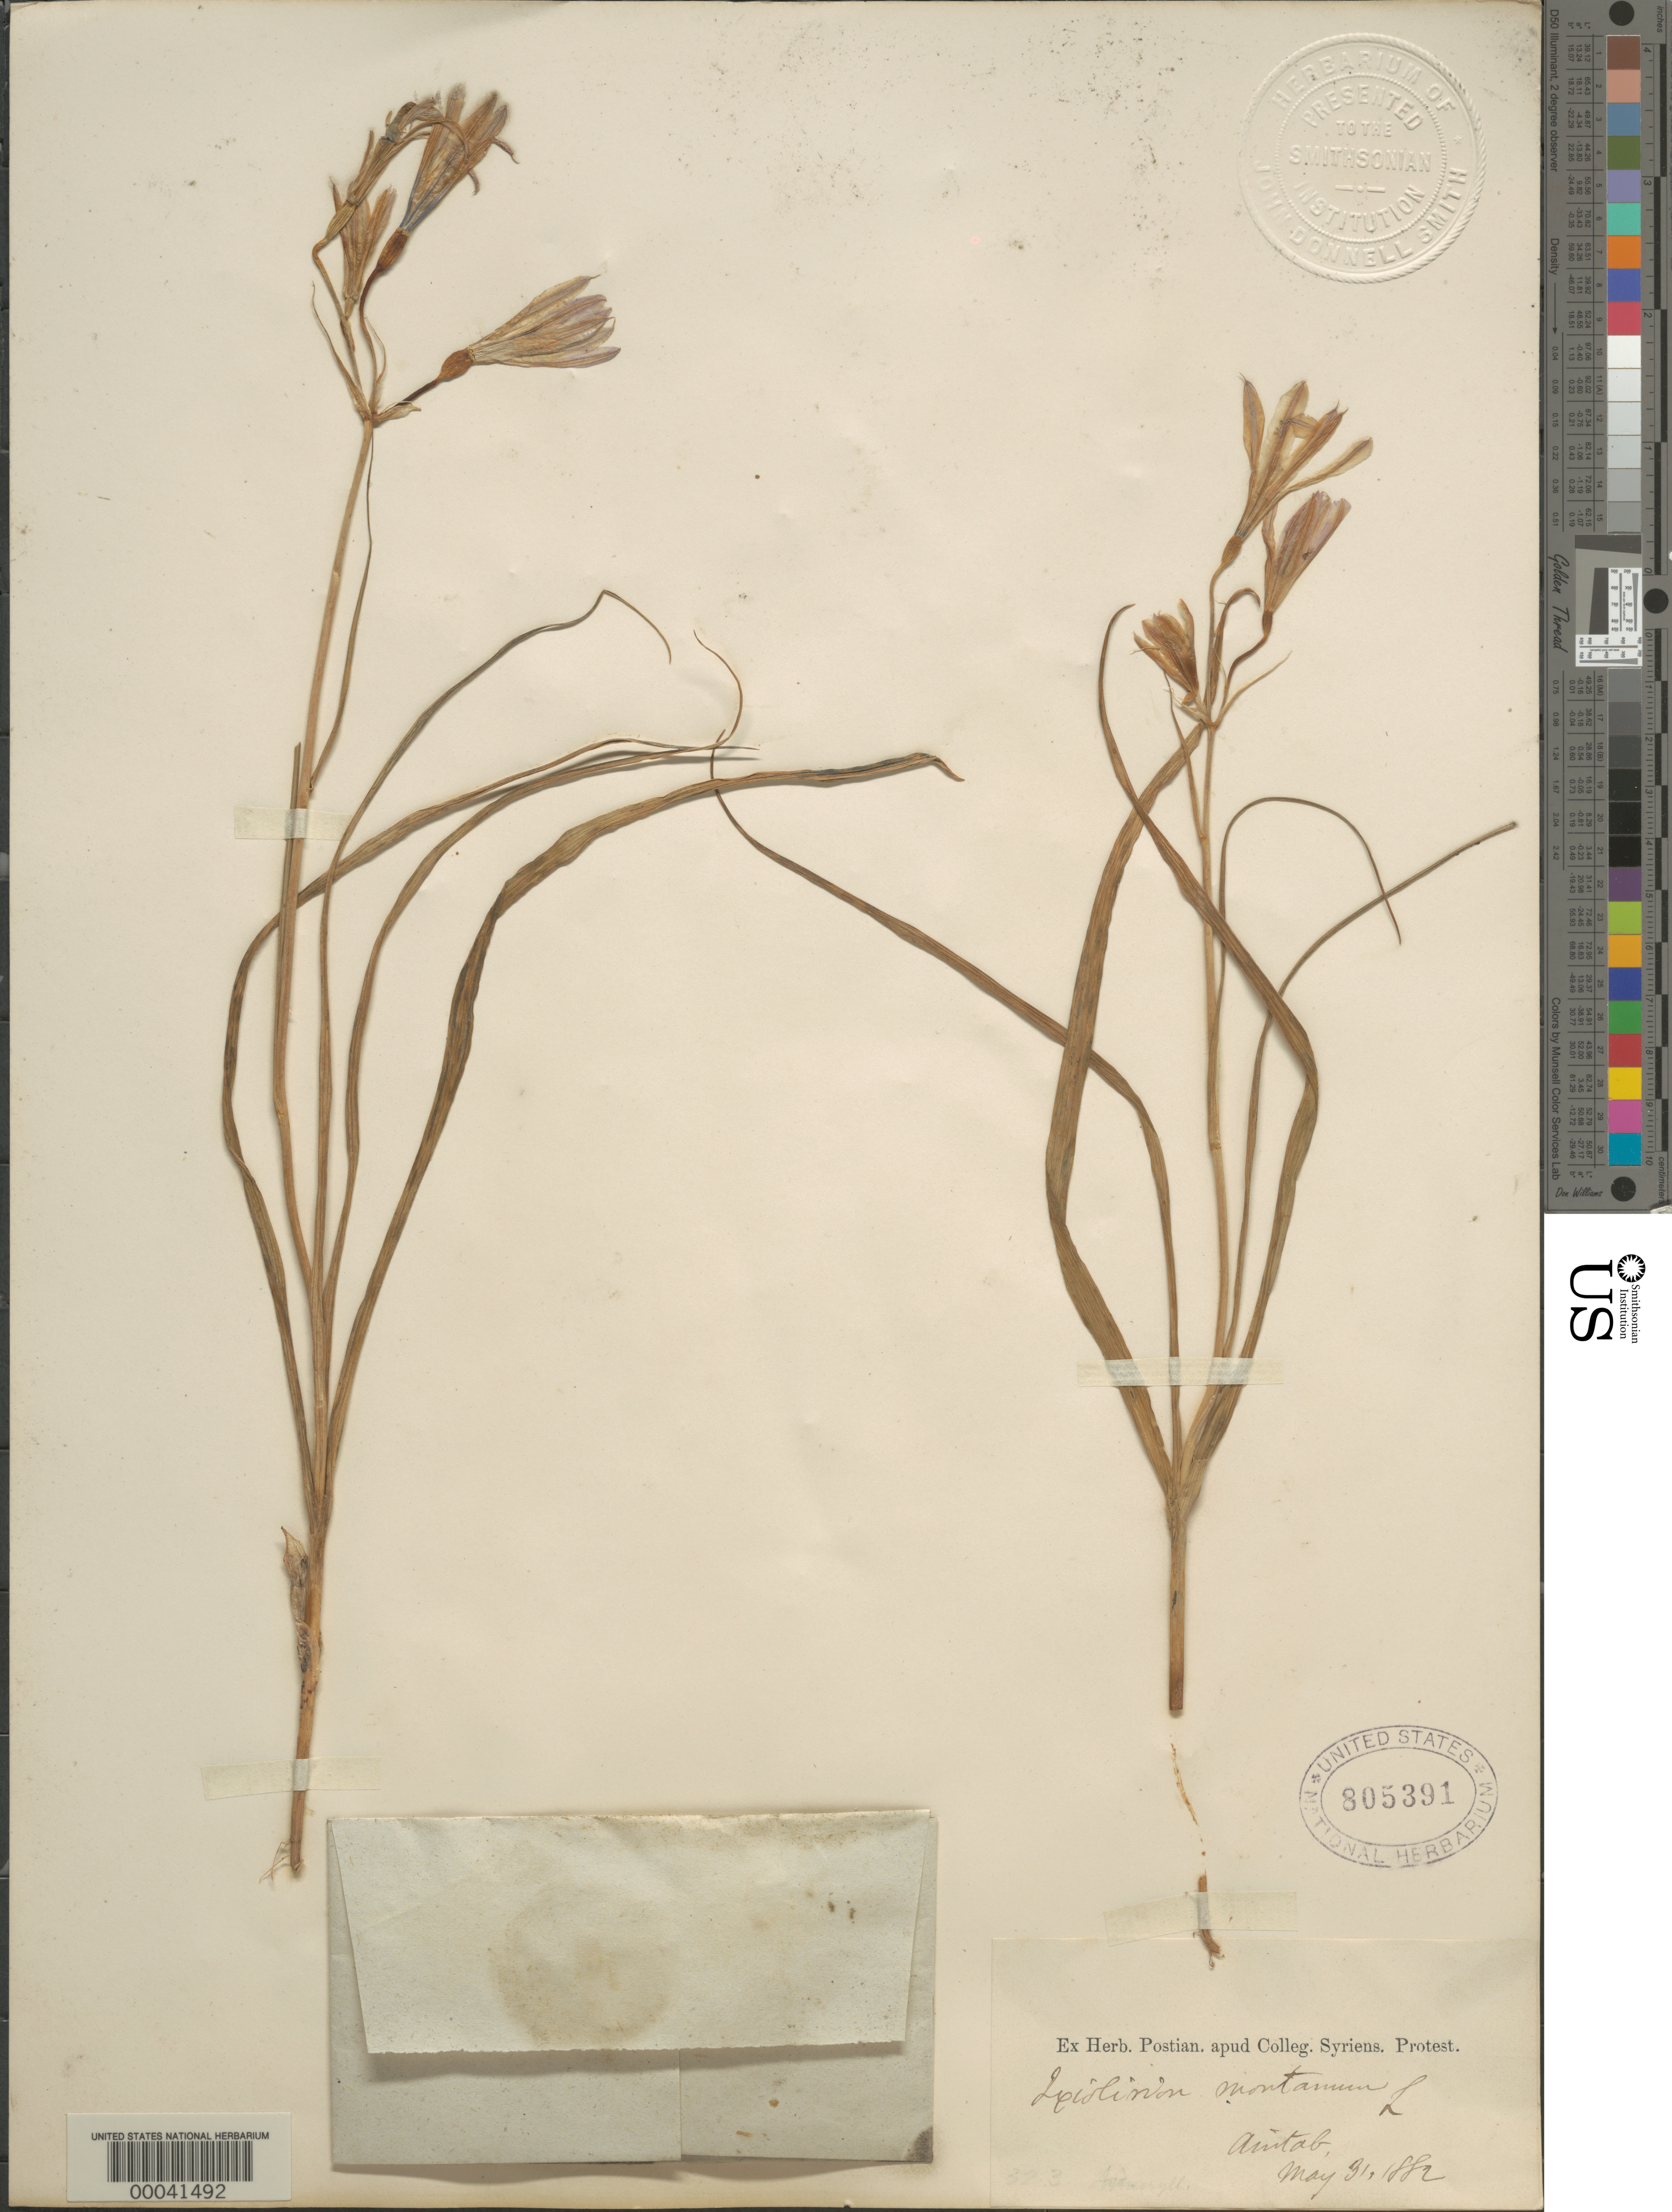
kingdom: Plantae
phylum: Tracheophyta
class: Liliopsida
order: Asparagales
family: Ixioliriaceae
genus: Ixiolirion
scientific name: Ixiolirion montanum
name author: Herb.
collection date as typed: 31 May 1882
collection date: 1882-05-31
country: Syria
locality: Aintab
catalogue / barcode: US 805391